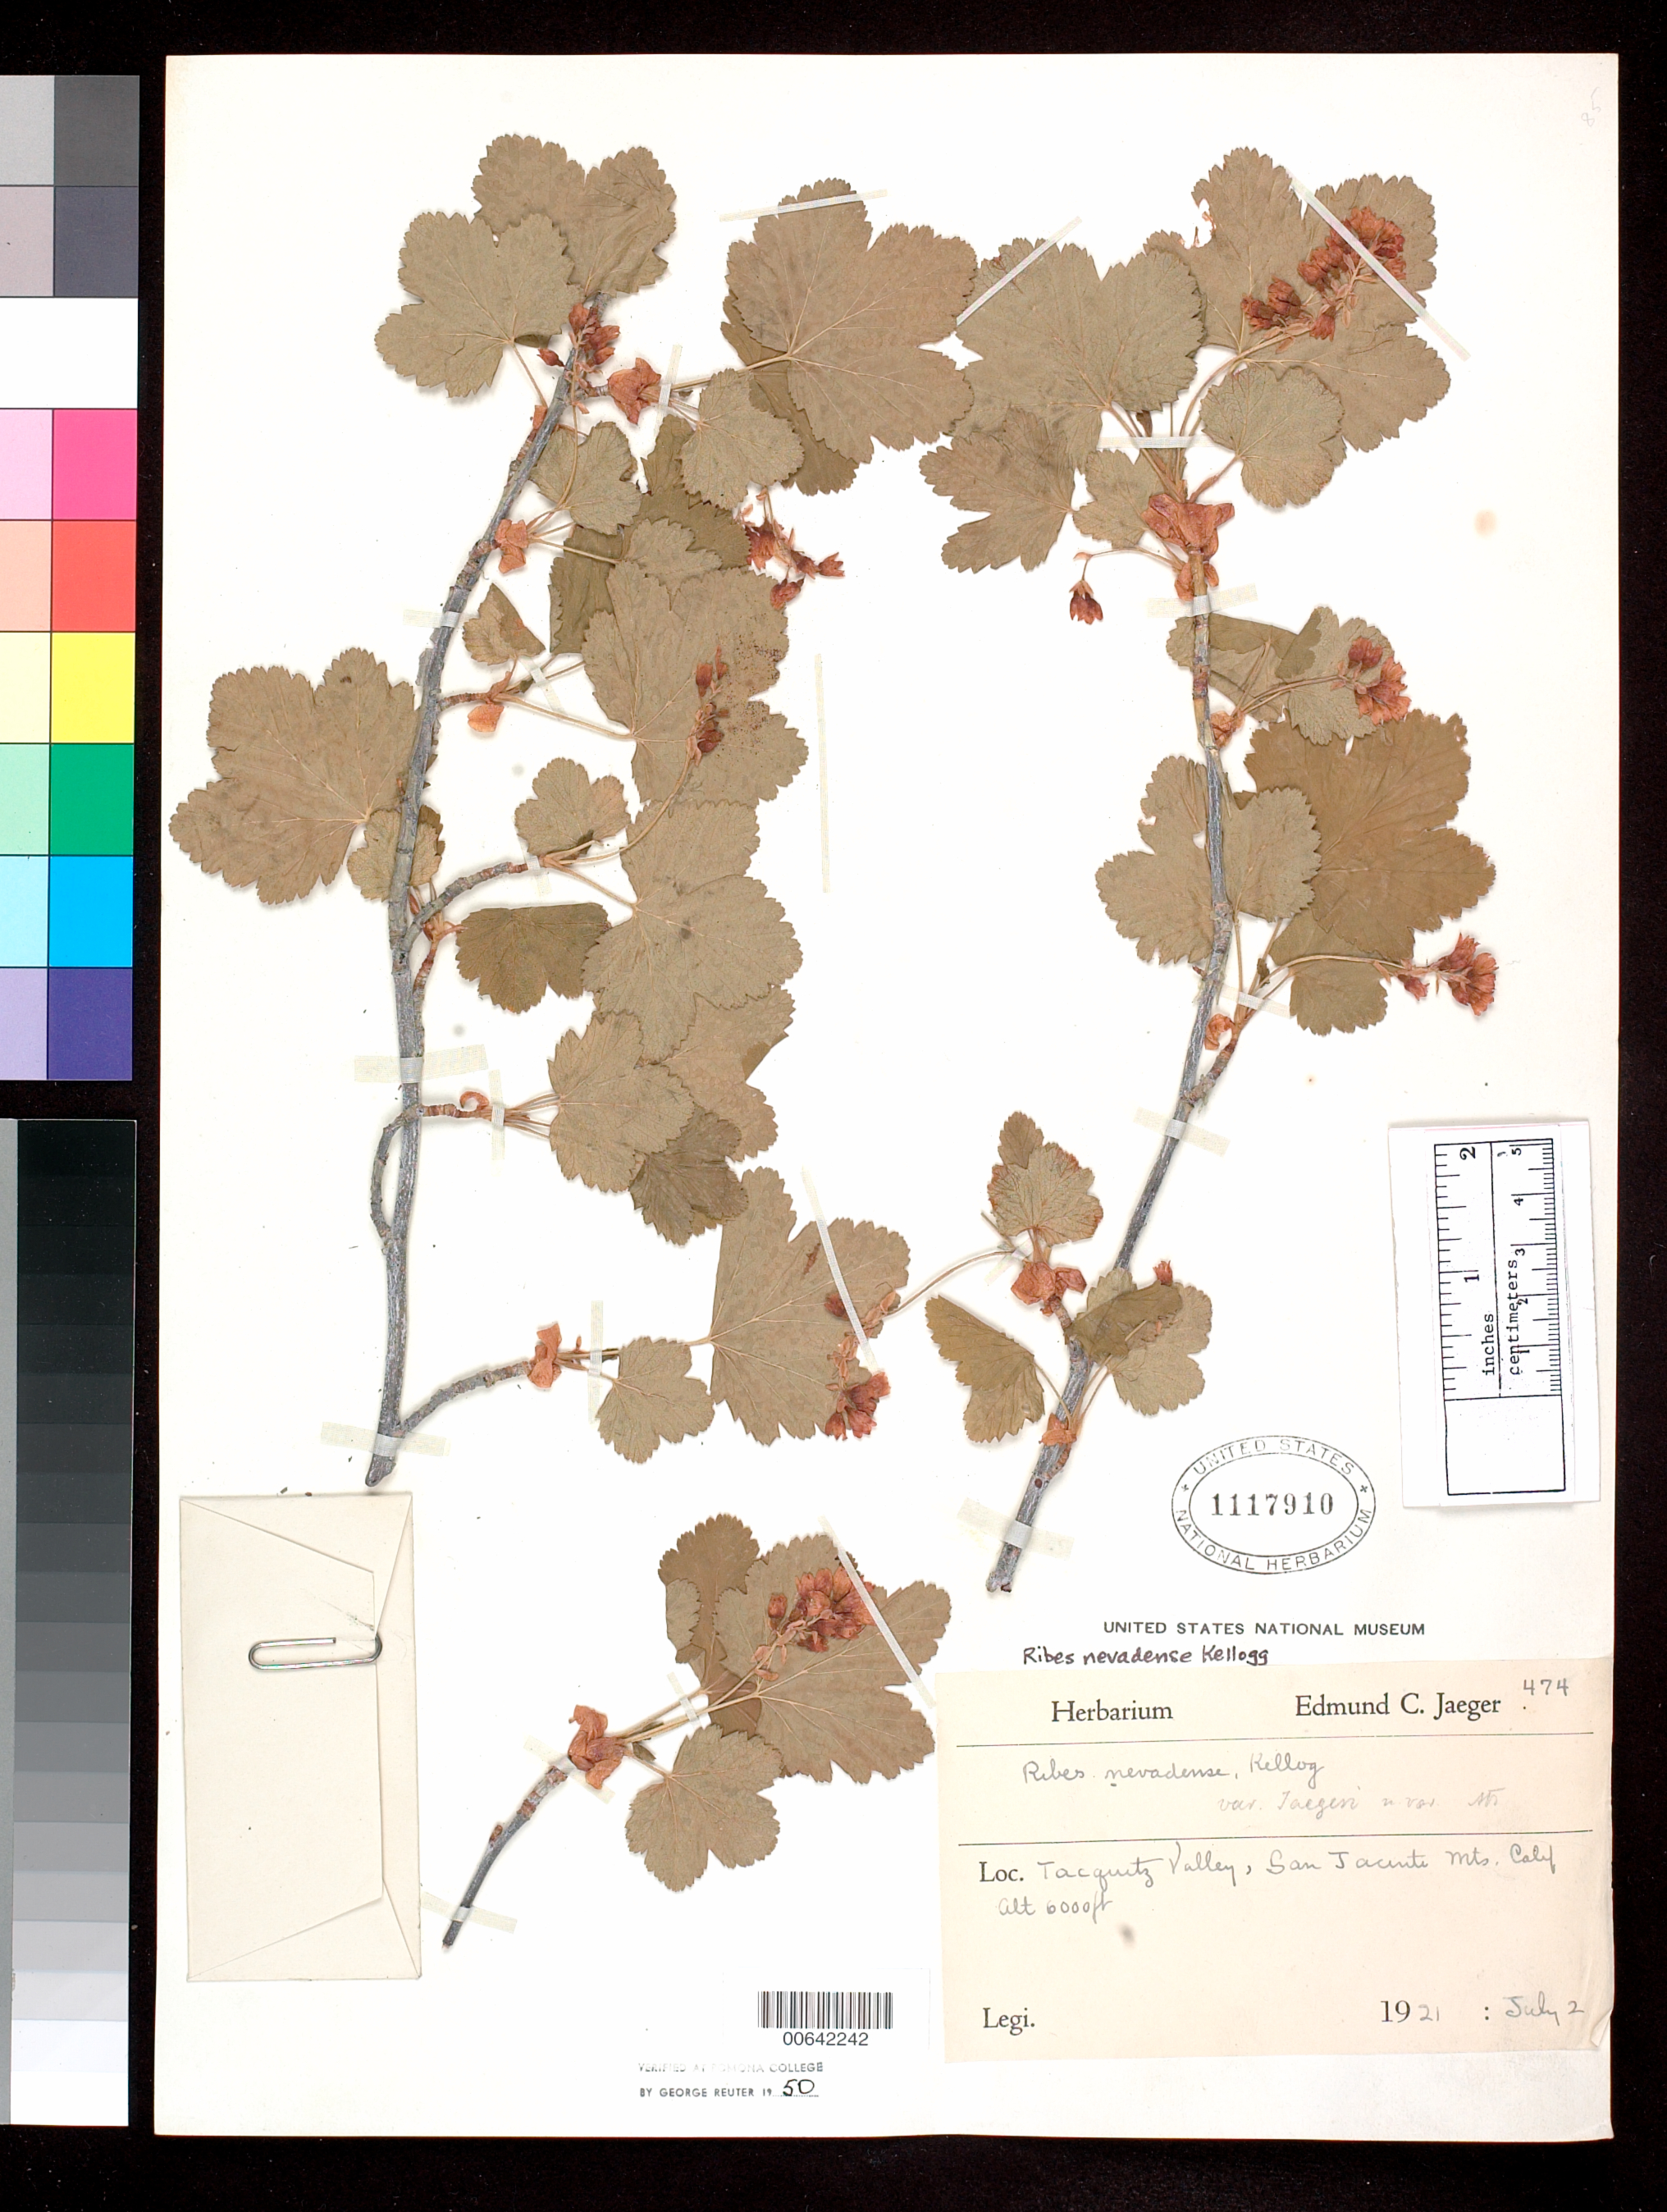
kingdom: Plantae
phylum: Tracheophyta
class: Magnoliopsida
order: Saxifragales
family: Grossulariaceae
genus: Ribes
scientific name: Ribes nevadense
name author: Kellogg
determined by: Reuter, G., (POM), Pomona College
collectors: E. Jaeger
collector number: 474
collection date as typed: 02 Jul 1921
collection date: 1921-07-02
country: United States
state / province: California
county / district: Riverside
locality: Tacquitz Valley, San Jacinto Mts.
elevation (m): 1829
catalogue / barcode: US 1117910